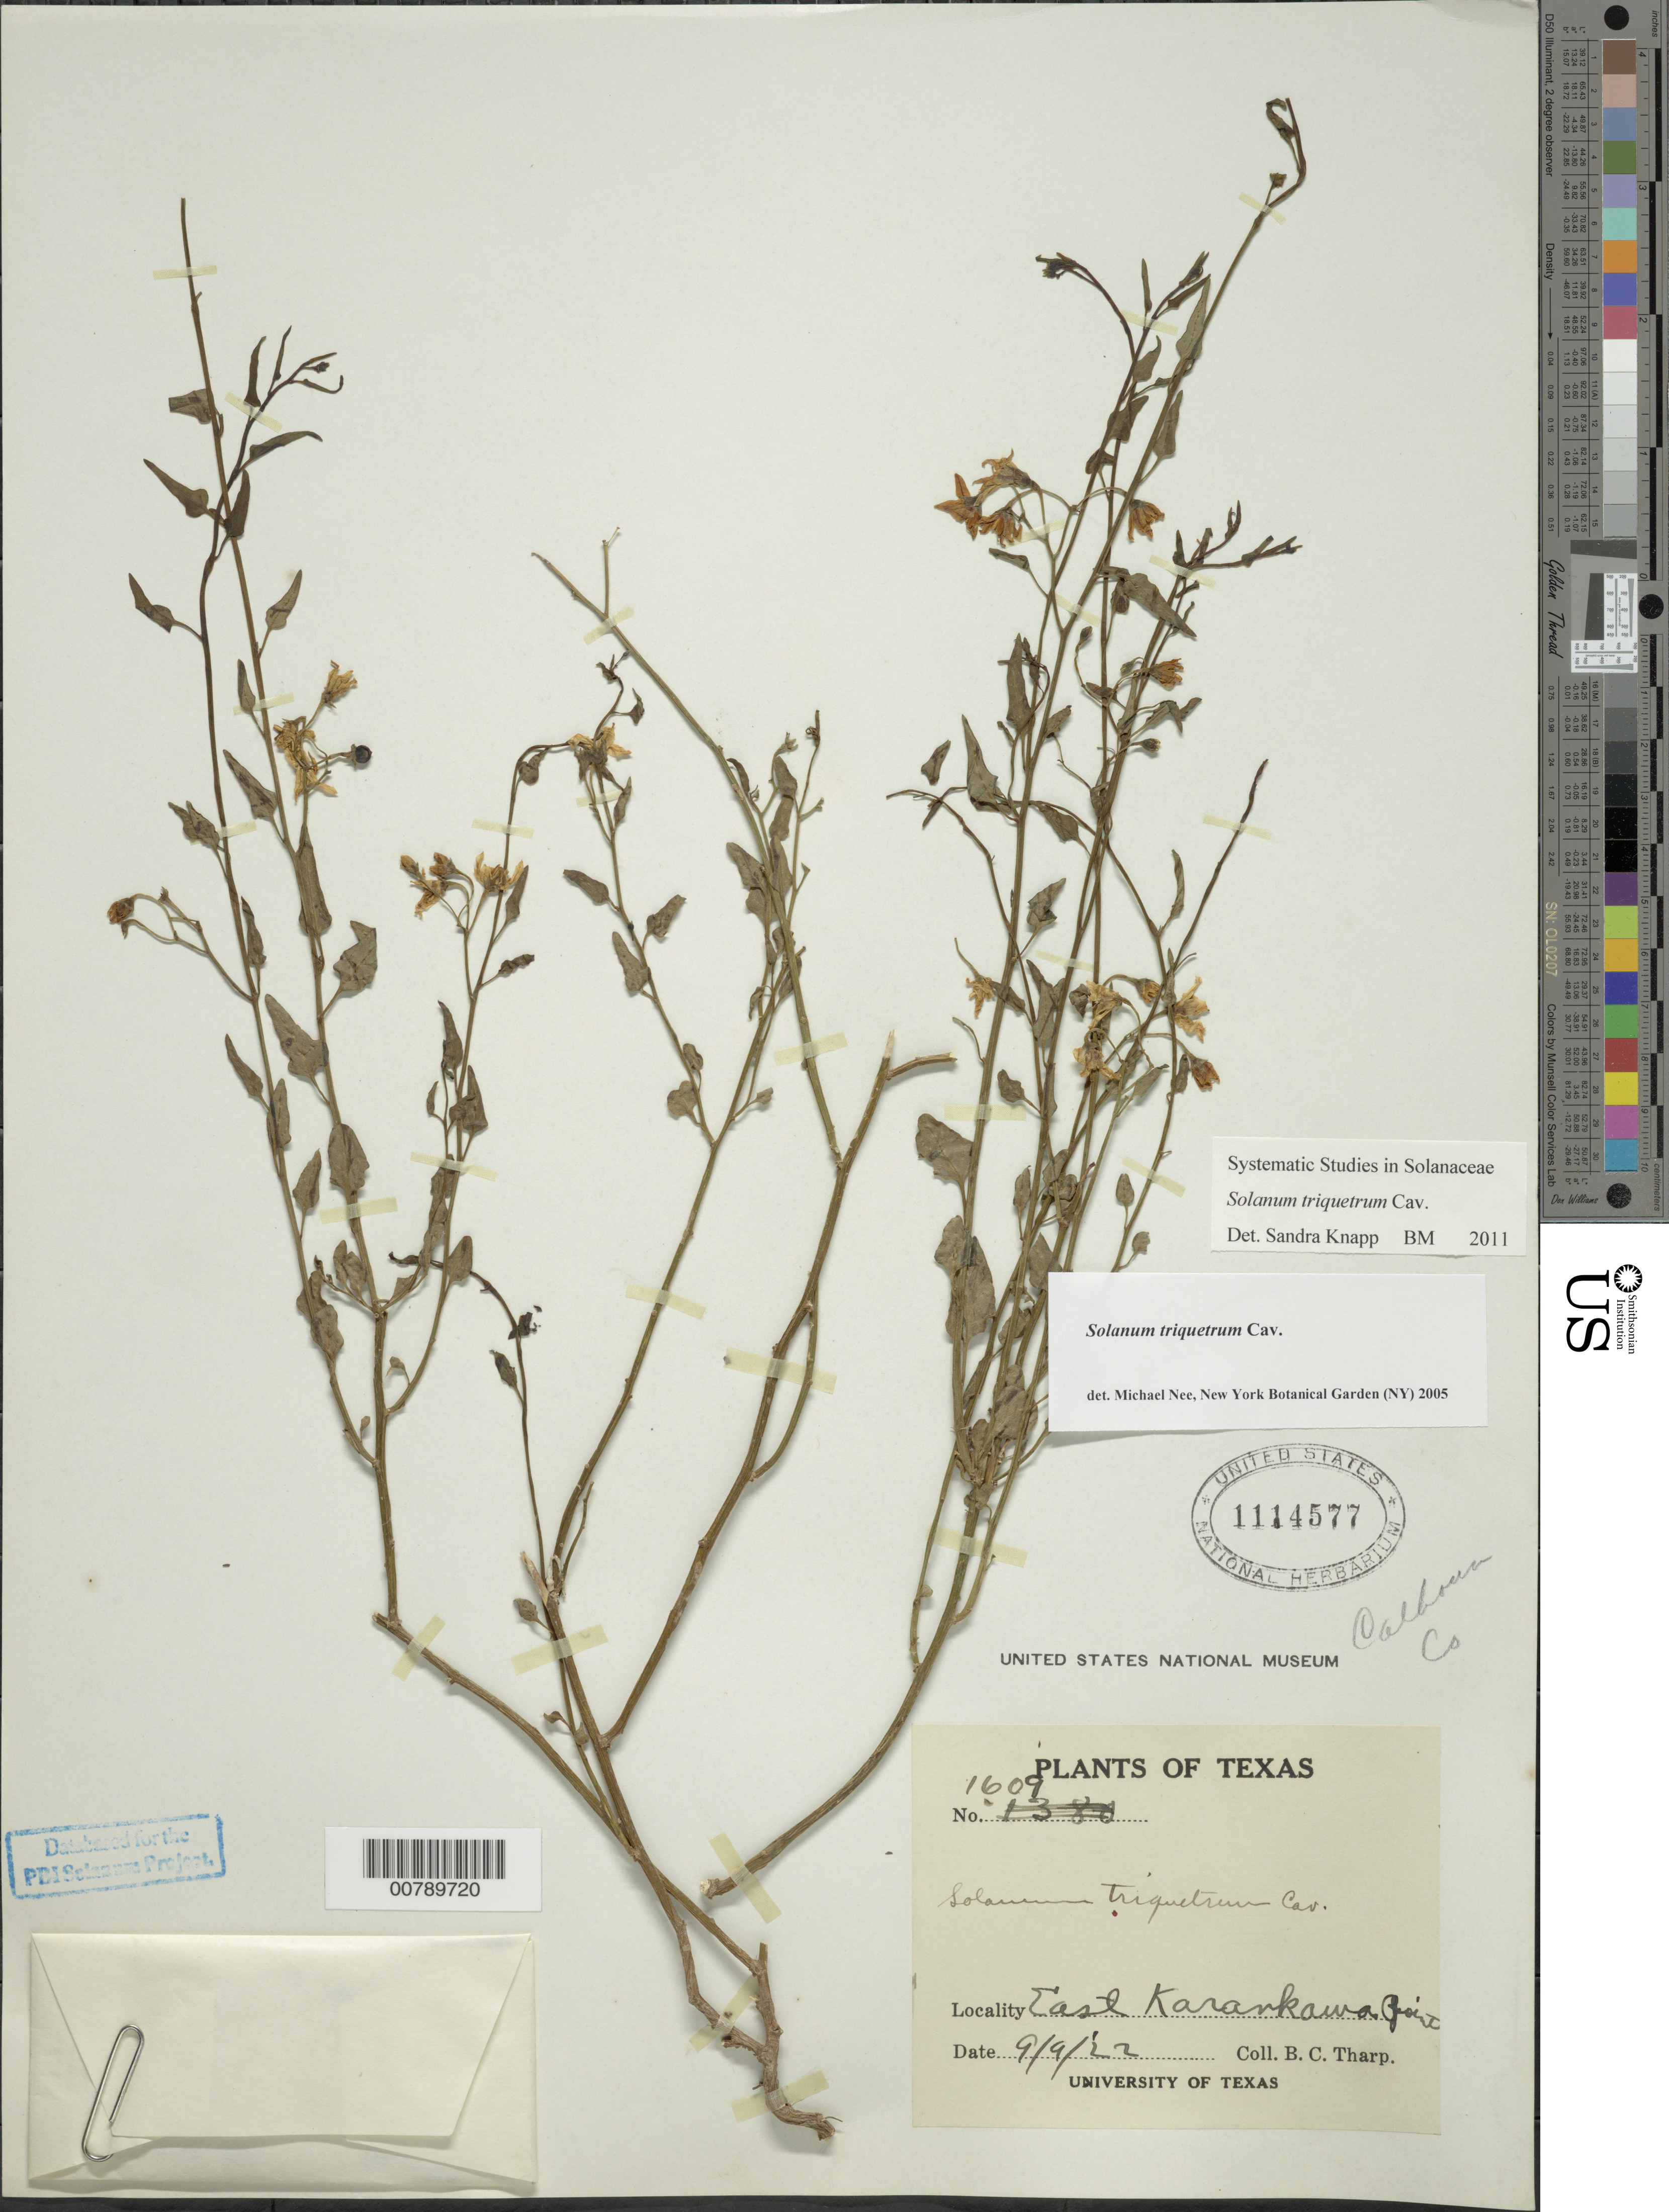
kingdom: Plantae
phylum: Tracheophyta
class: Magnoliopsida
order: Solanales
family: Solanaceae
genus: Solanum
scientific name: Solanum triquetrum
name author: Cav.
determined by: Knapp, S. D.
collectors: B. C. Tharp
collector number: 1609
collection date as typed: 9 Sep 1922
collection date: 1922-09-09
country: United States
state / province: Texas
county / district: Calhoun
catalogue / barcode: US 1114577